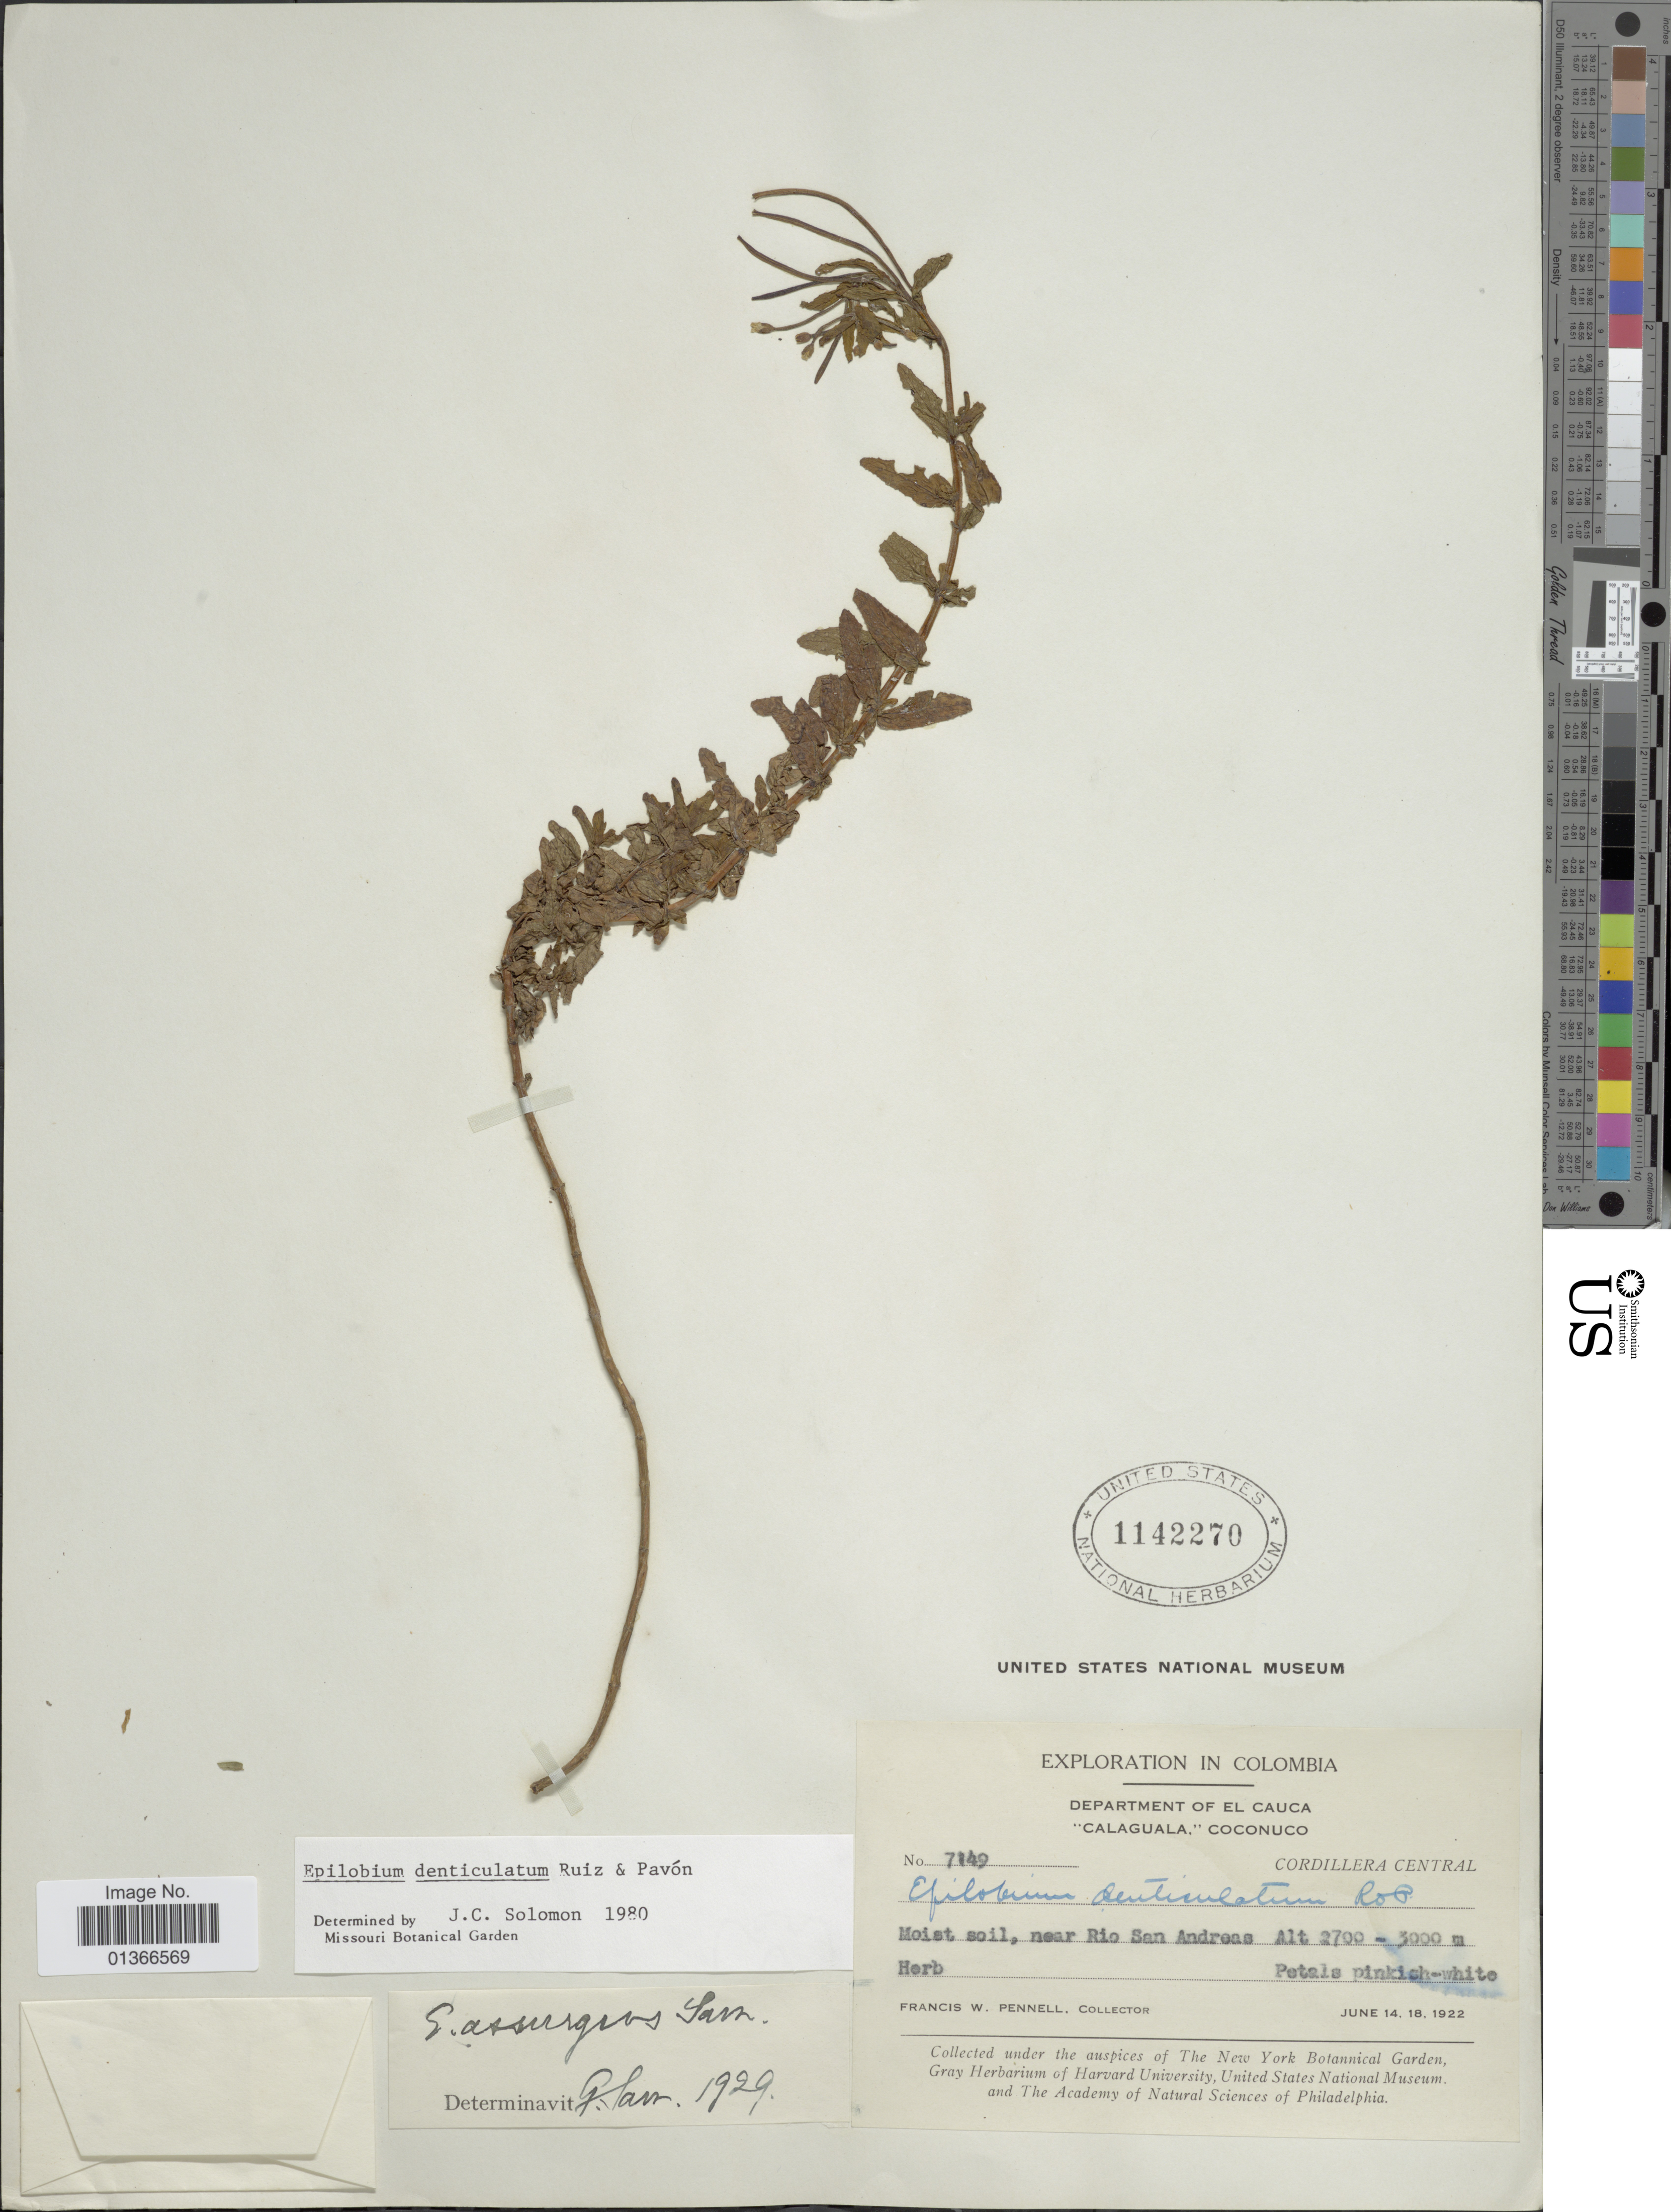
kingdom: Plantae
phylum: Tracheophyta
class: Magnoliopsida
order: Myrtales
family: Onagraceae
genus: Epilobium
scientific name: Epilobium denticulatum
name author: Ruiz & Pav.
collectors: F. W. Pennell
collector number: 7149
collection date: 1922-06-14/1922-06-18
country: Colombia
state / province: Cauca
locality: Calaguala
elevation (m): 2700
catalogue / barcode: US 1142270